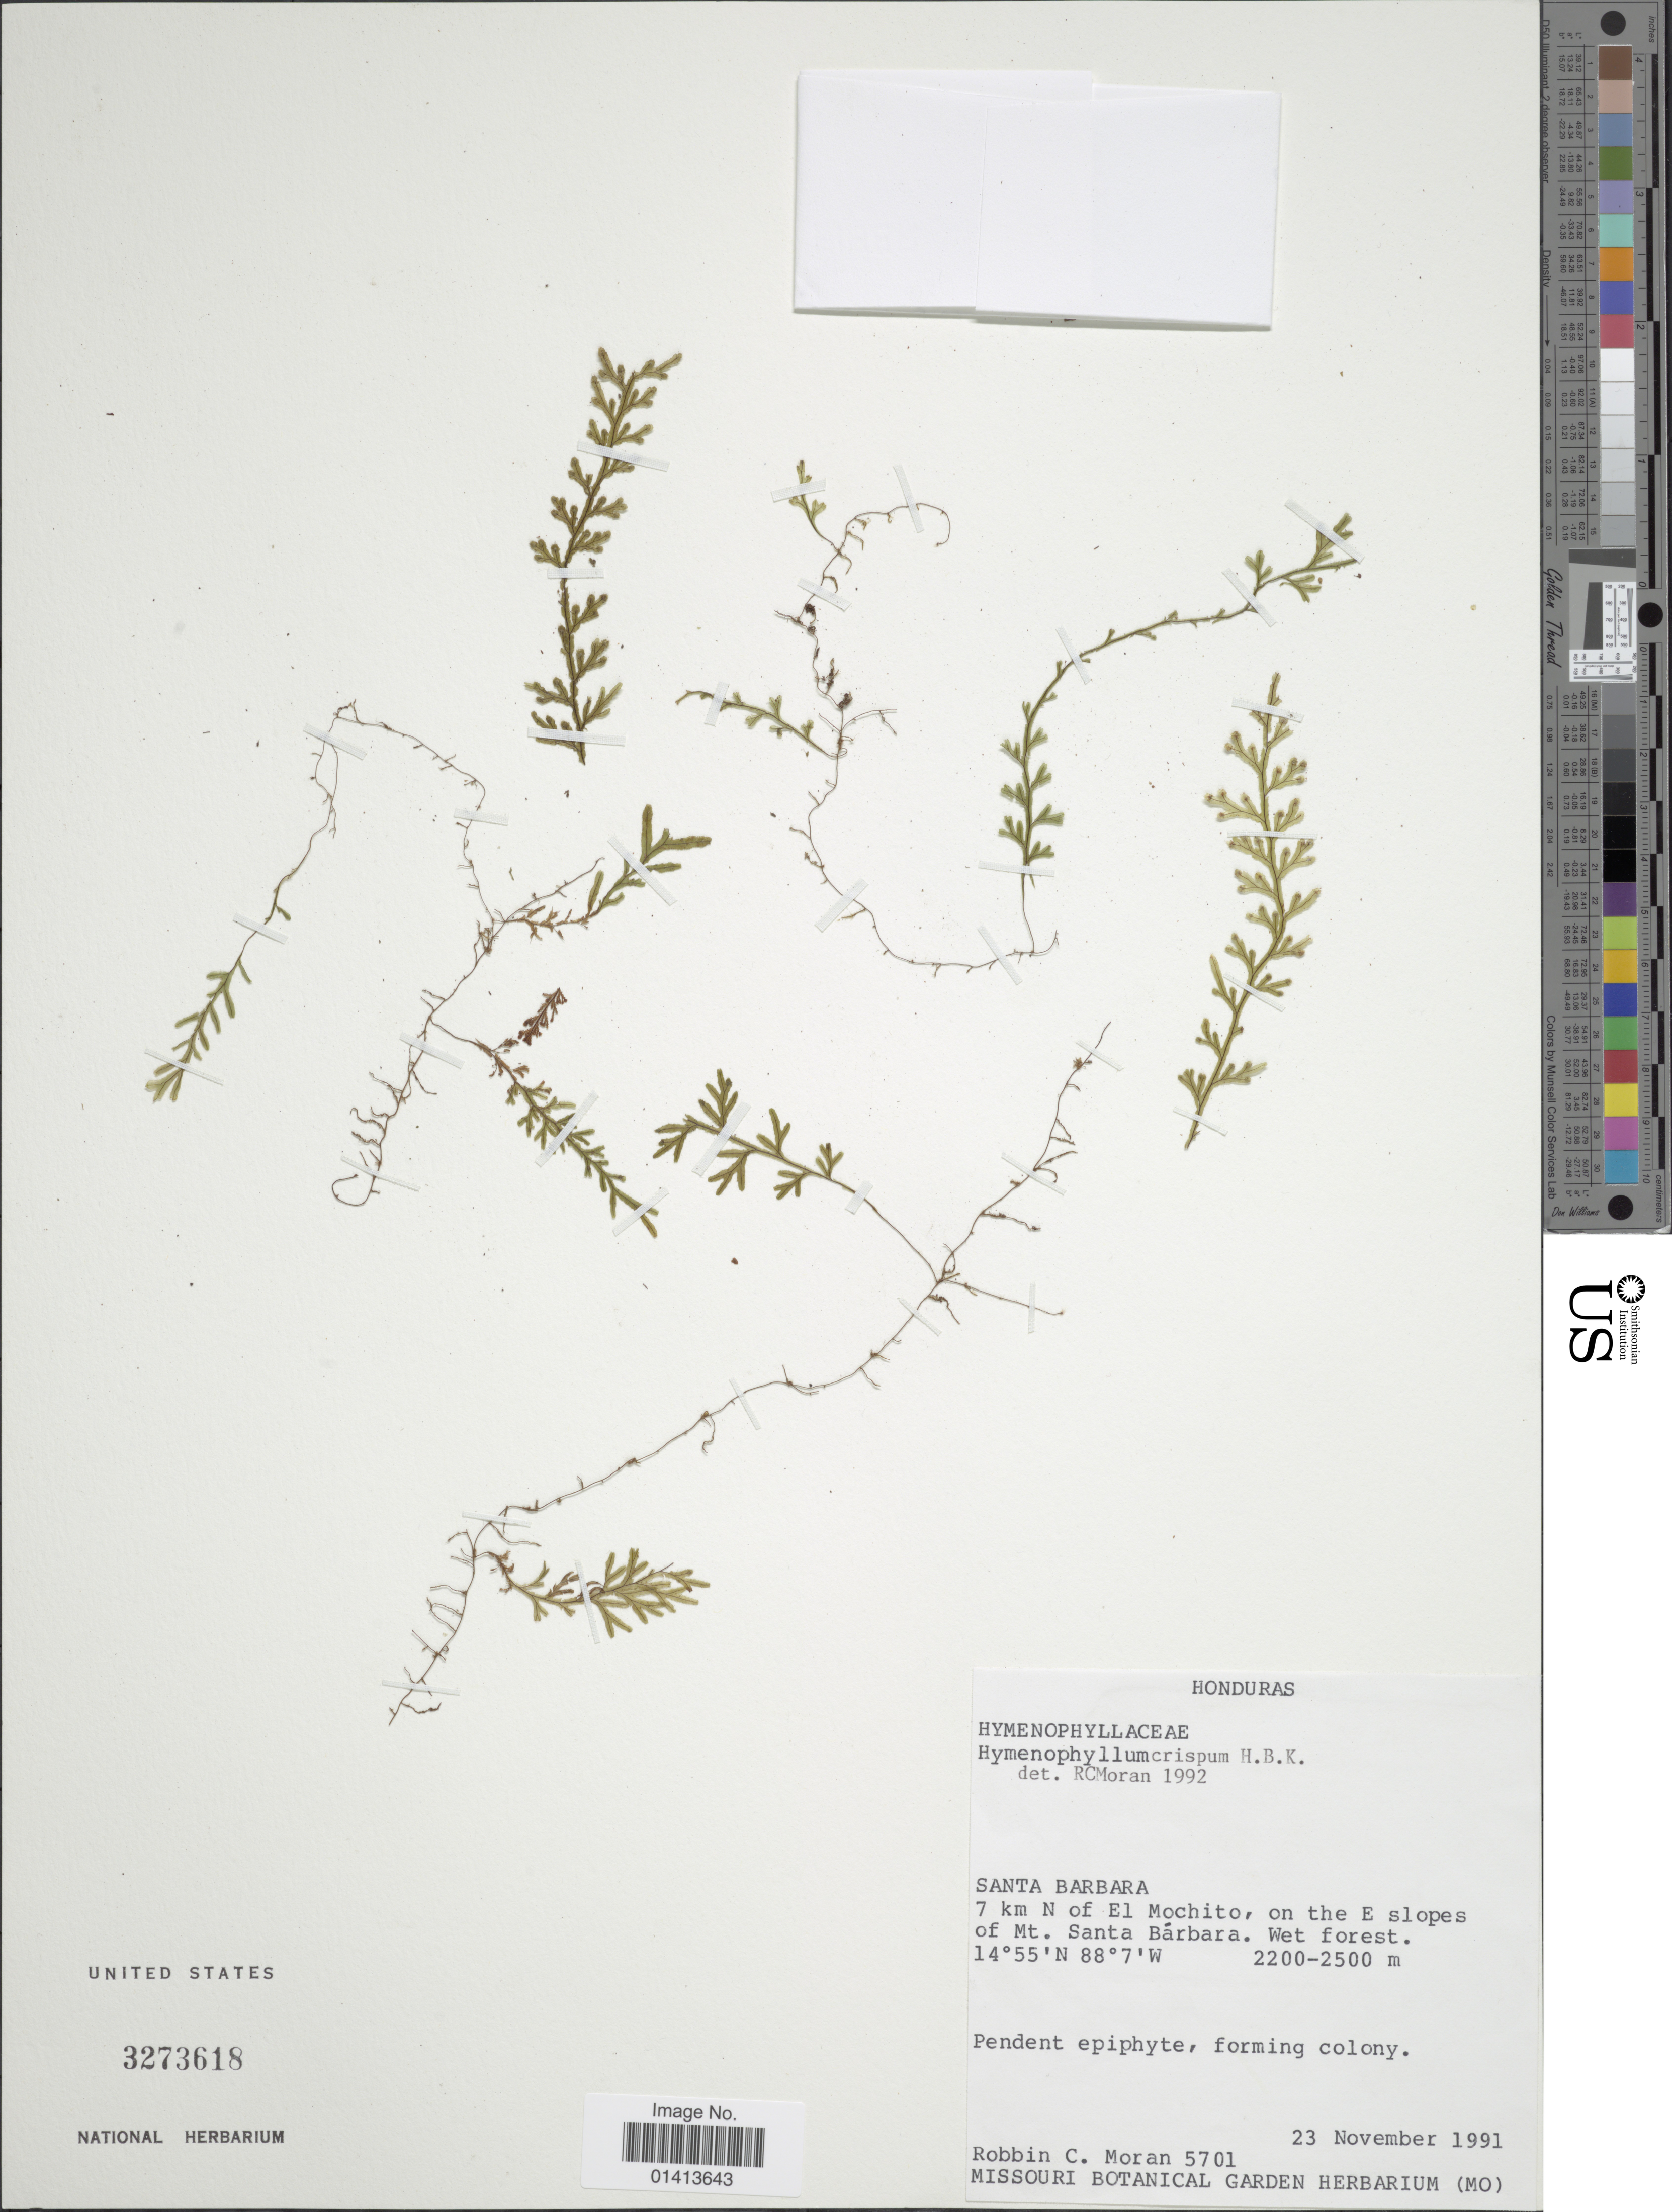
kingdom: Plantae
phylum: Tracheophyta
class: Polypodiopsida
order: Hymenophyllales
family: Hymenophyllaceae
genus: Hymenophyllum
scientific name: Hymenophyllum crispum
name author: Kunth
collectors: R. C. Moran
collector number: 5701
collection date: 1991-11-23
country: Honduras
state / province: Santa Bárbara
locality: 7 km N of El Mochito, on the E slopes of Mt Santa Barbara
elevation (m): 2200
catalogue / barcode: US 3273618